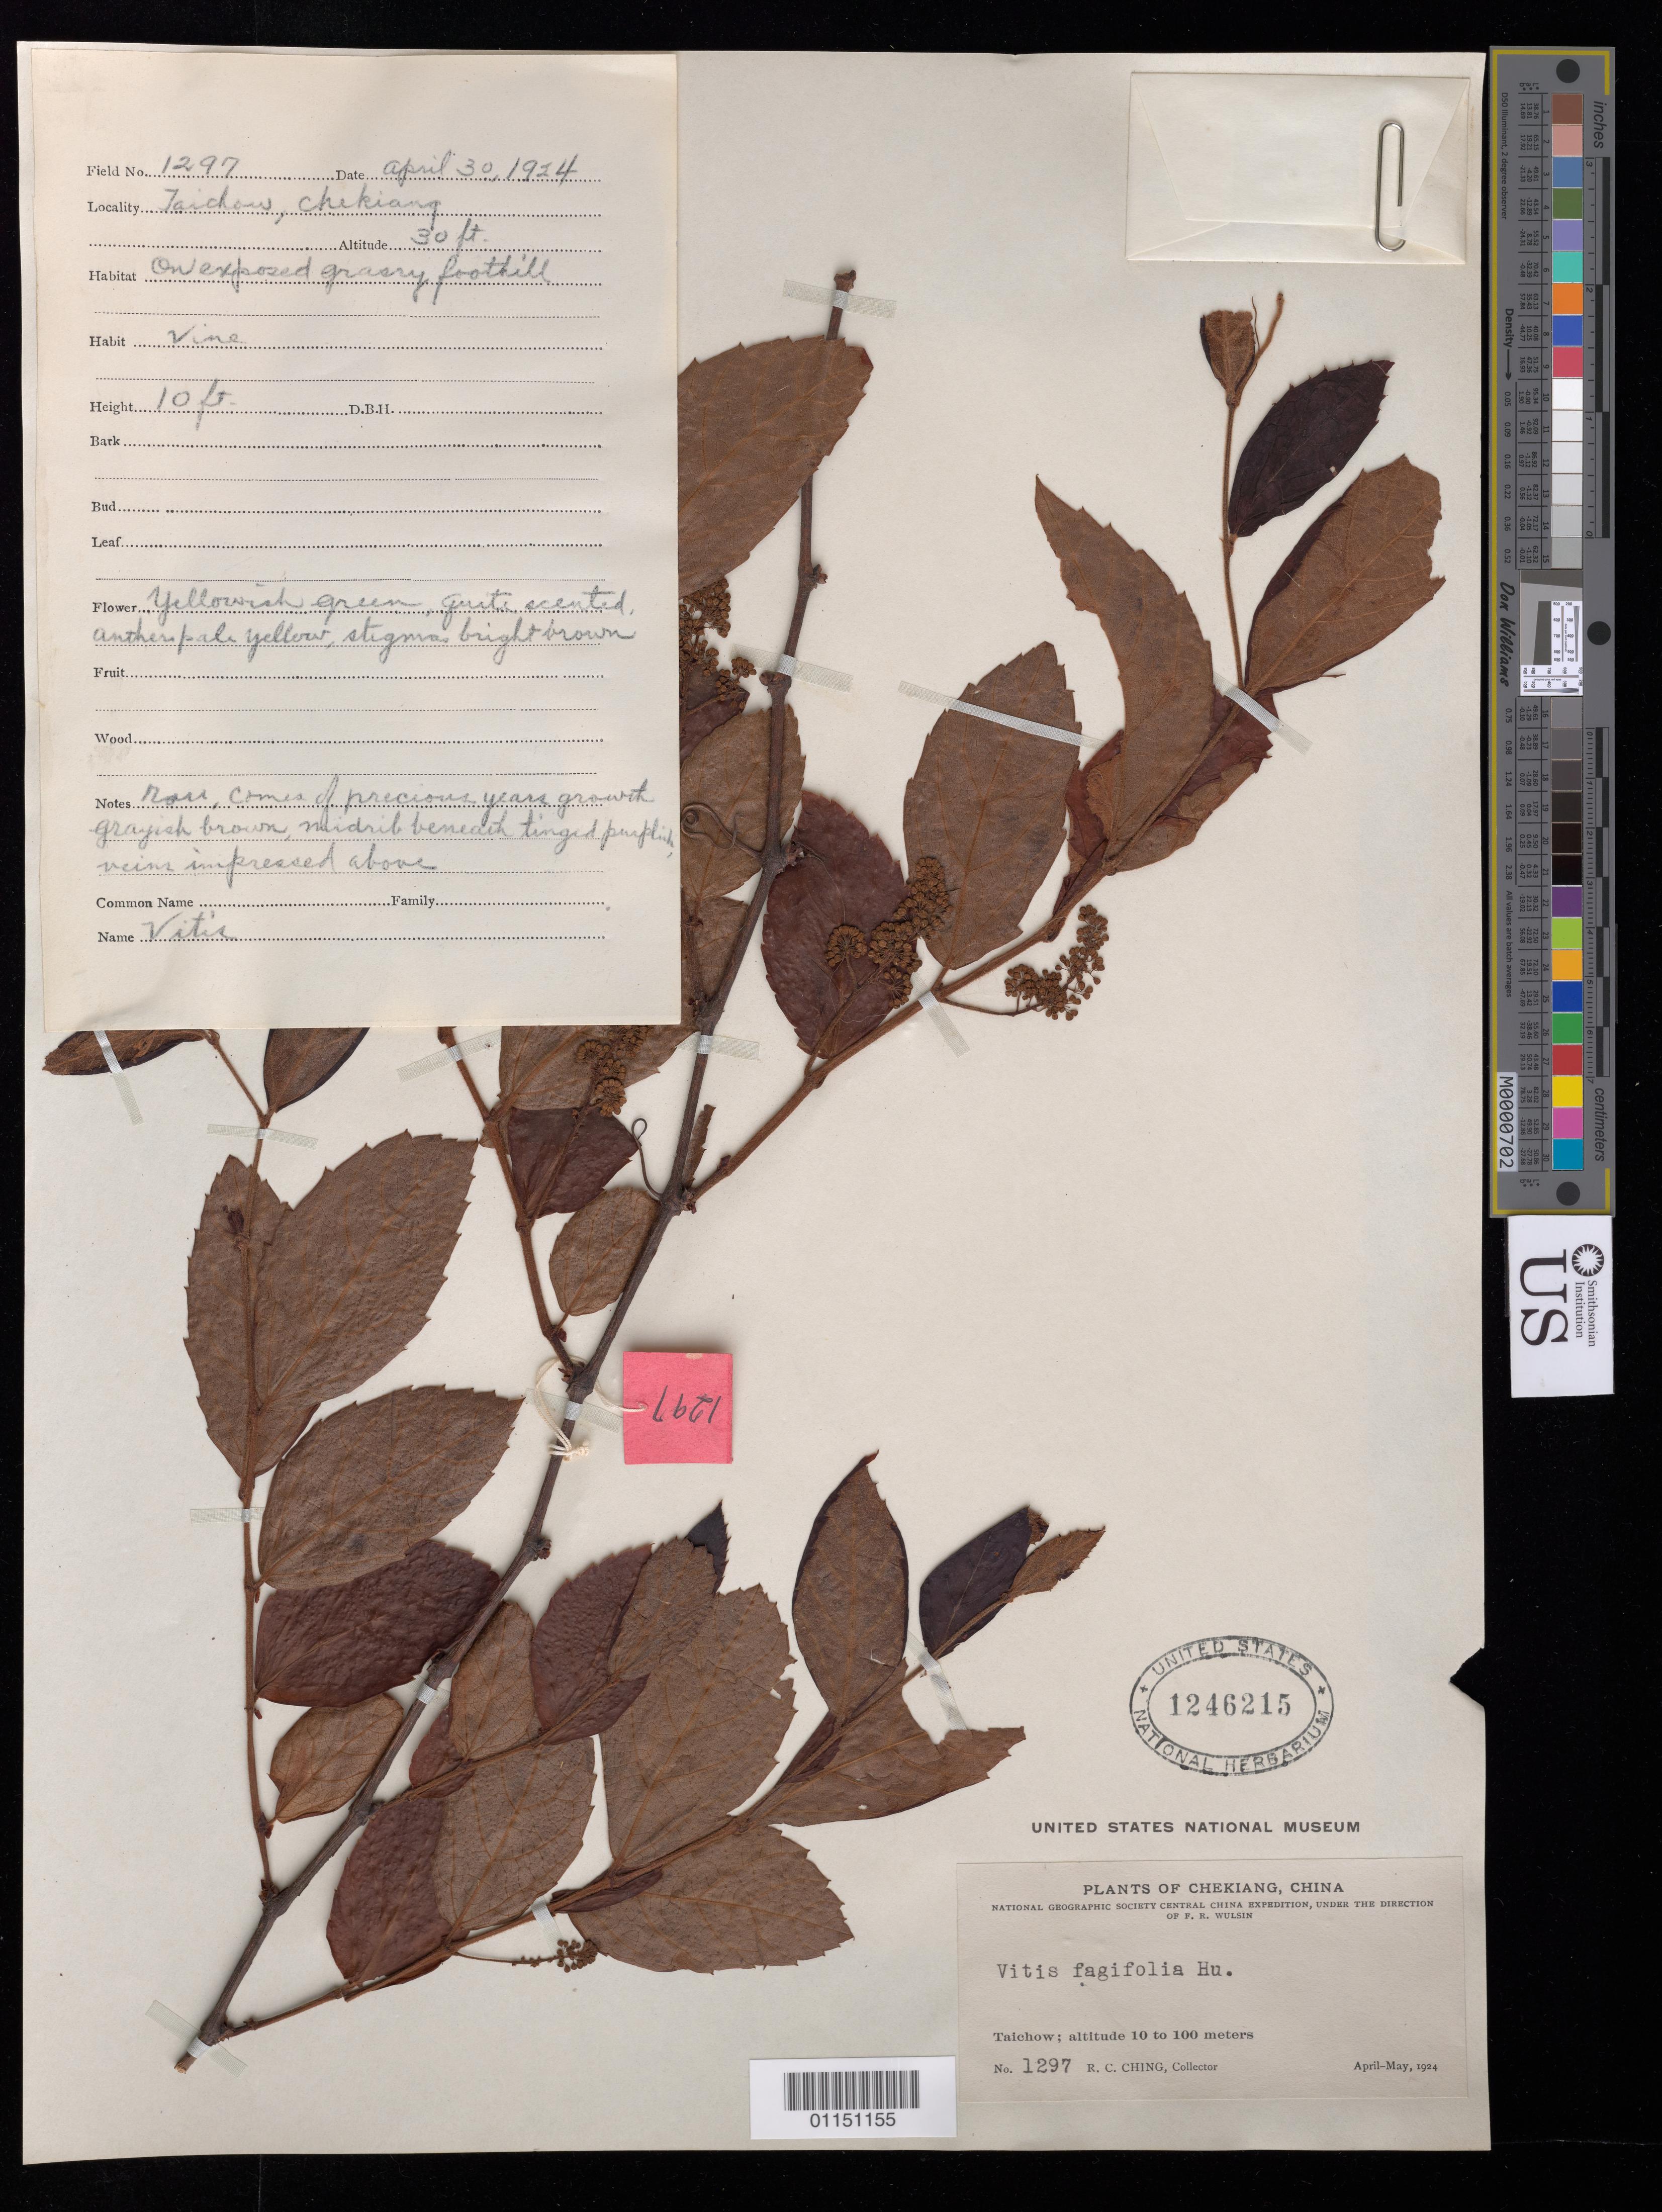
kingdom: Plantae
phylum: Tracheophyta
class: Magnoliopsida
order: Vitales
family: Vitaceae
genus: Vitis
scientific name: Vitis fagifolia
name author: Hu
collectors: R. C. Ching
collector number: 1297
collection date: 1924-04/1924-05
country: China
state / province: Zhejiang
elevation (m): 10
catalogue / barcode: US 1246215